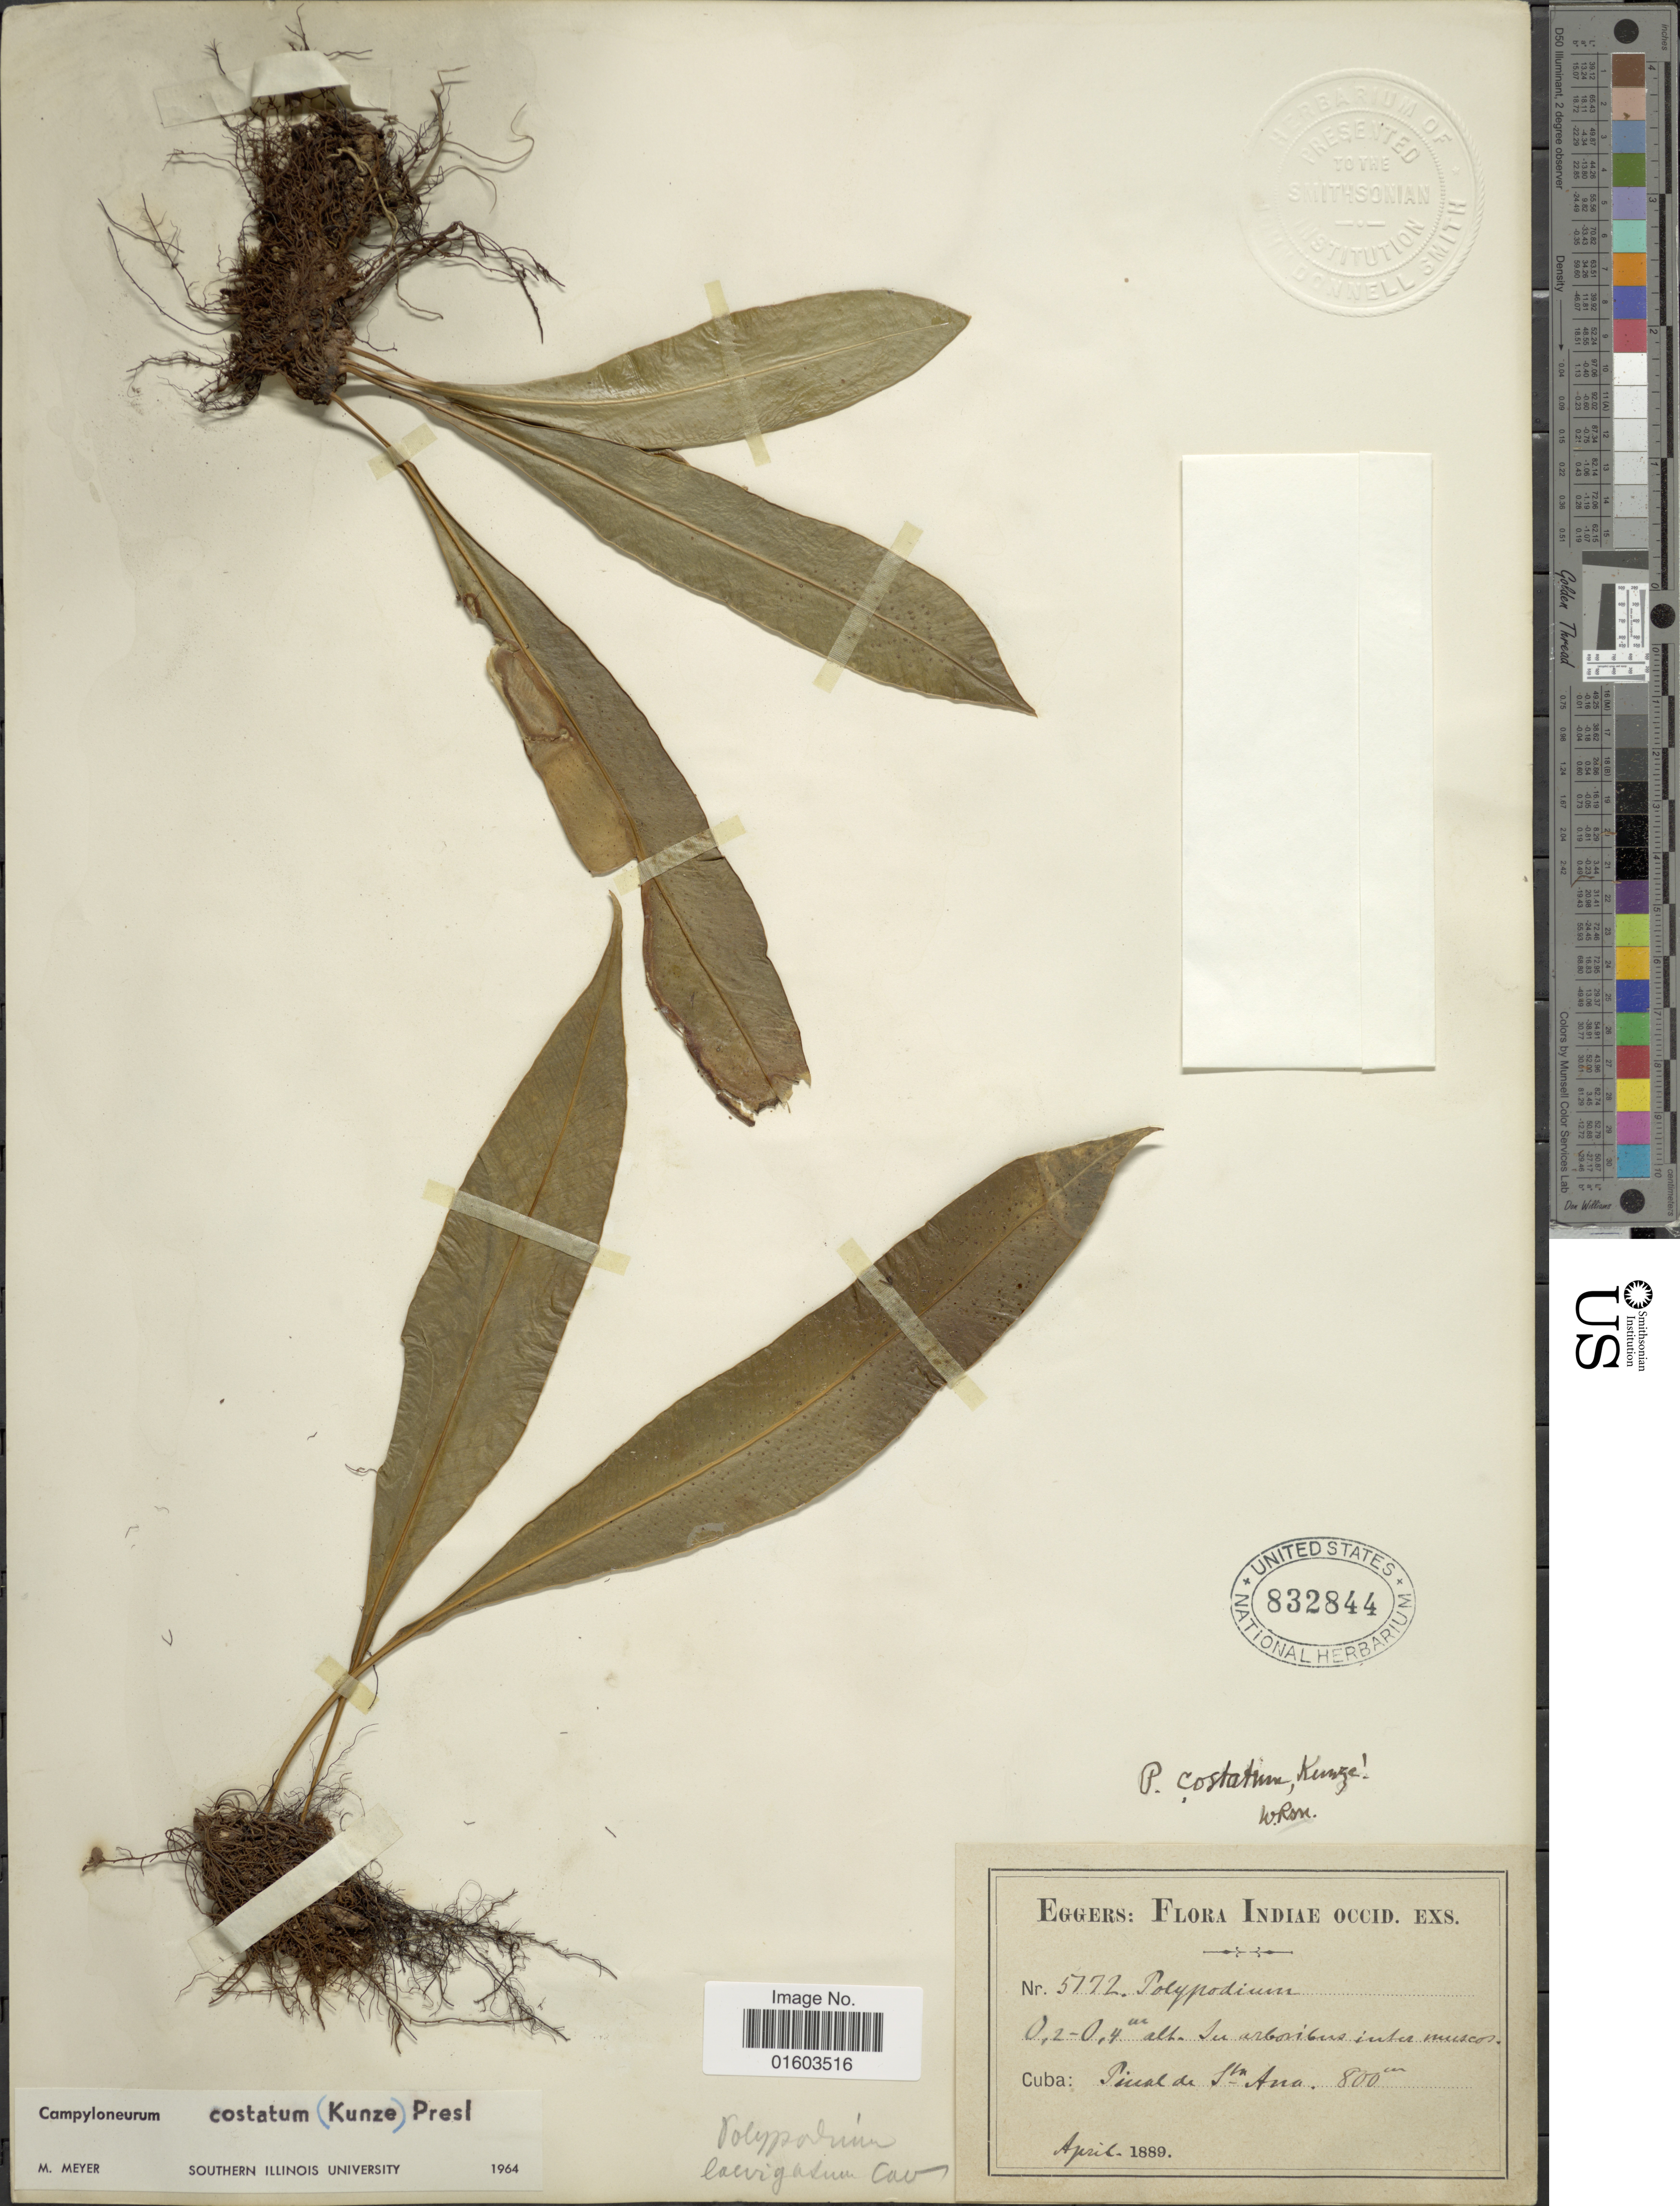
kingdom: Plantae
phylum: Tracheophyta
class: Polypodiopsida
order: Polypodiales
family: Polypodiaceae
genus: Campyloneurum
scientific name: Campyloneurum costatum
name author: (Kunze) C. Presl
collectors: -. Eggers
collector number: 5172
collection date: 1889-04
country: Cuba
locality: Pinal de Sta Ana.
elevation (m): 800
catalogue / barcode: US 832844